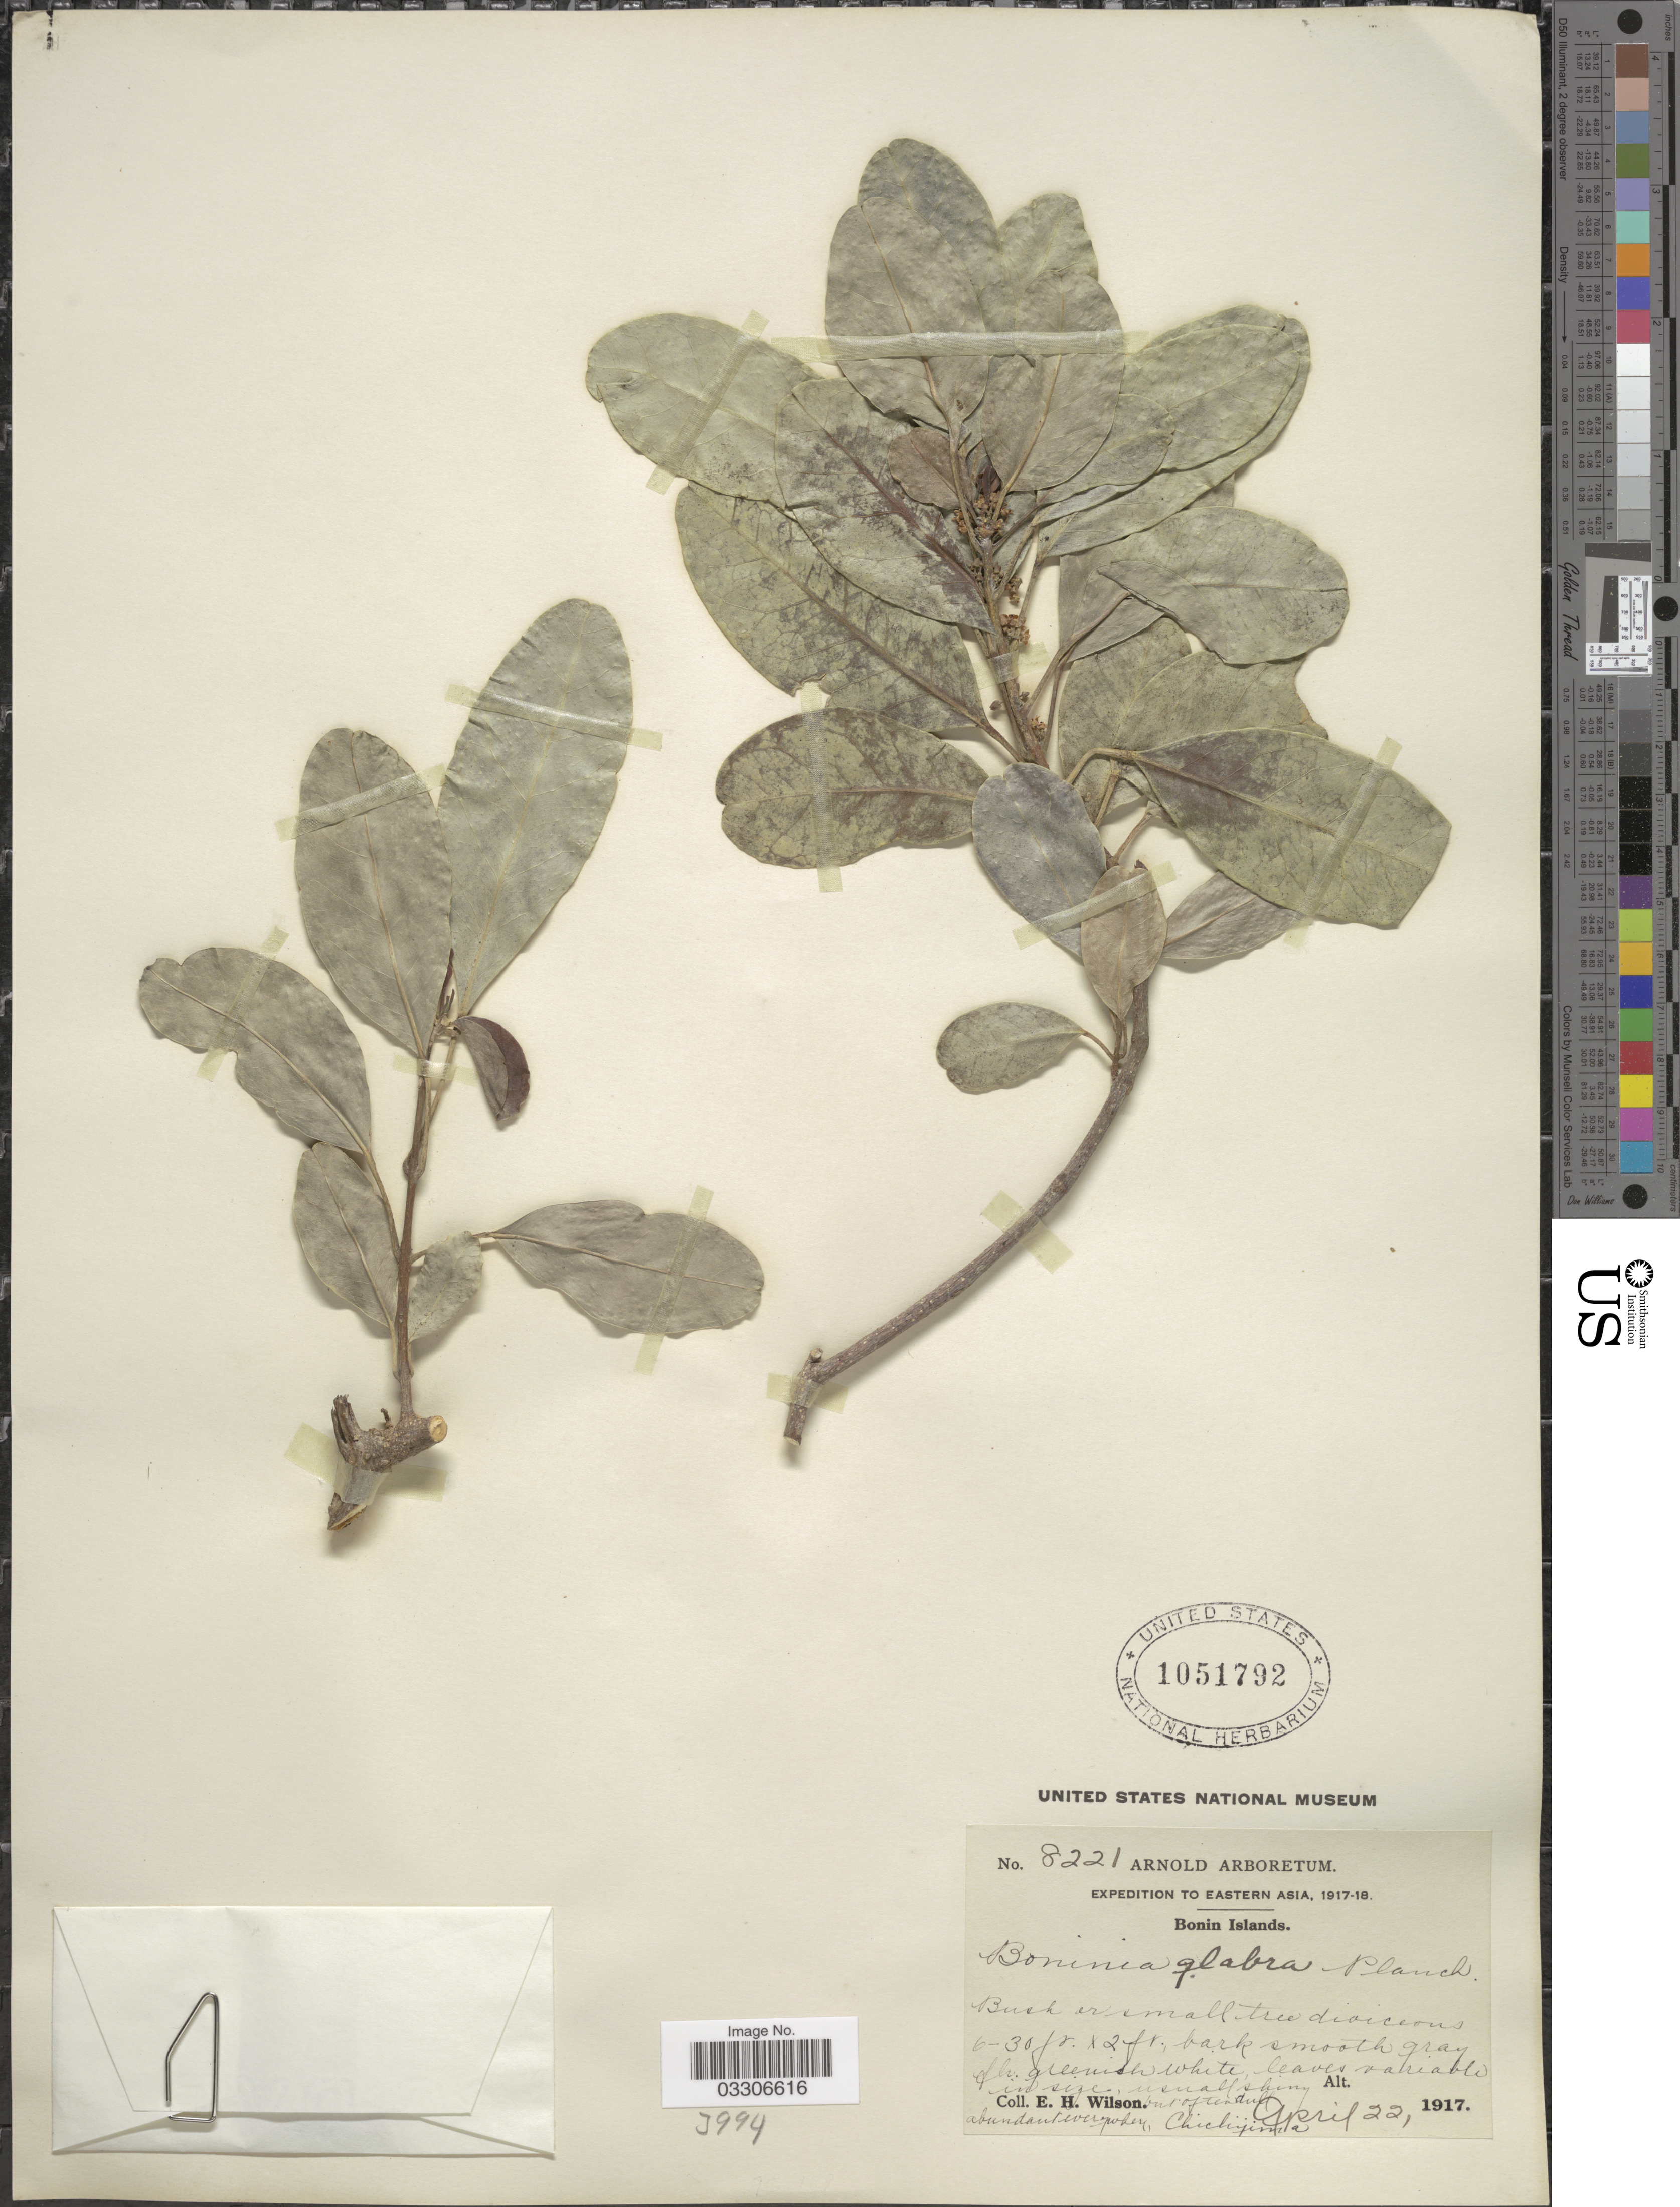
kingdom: Plantae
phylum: Tracheophyta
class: Magnoliopsida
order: Sapindales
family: Rutaceae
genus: Melicope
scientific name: Melicope quadrangularis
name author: (H. St. John & E.P. Hume) T.G. Hartley & B.C. Stone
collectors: E. Wilson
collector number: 8221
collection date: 1917-04-22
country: Japan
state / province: Tokyo, Federal City of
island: Bonin Islands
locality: Eastern Asia. Bonin Islands. Chichijima.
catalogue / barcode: US 1051792